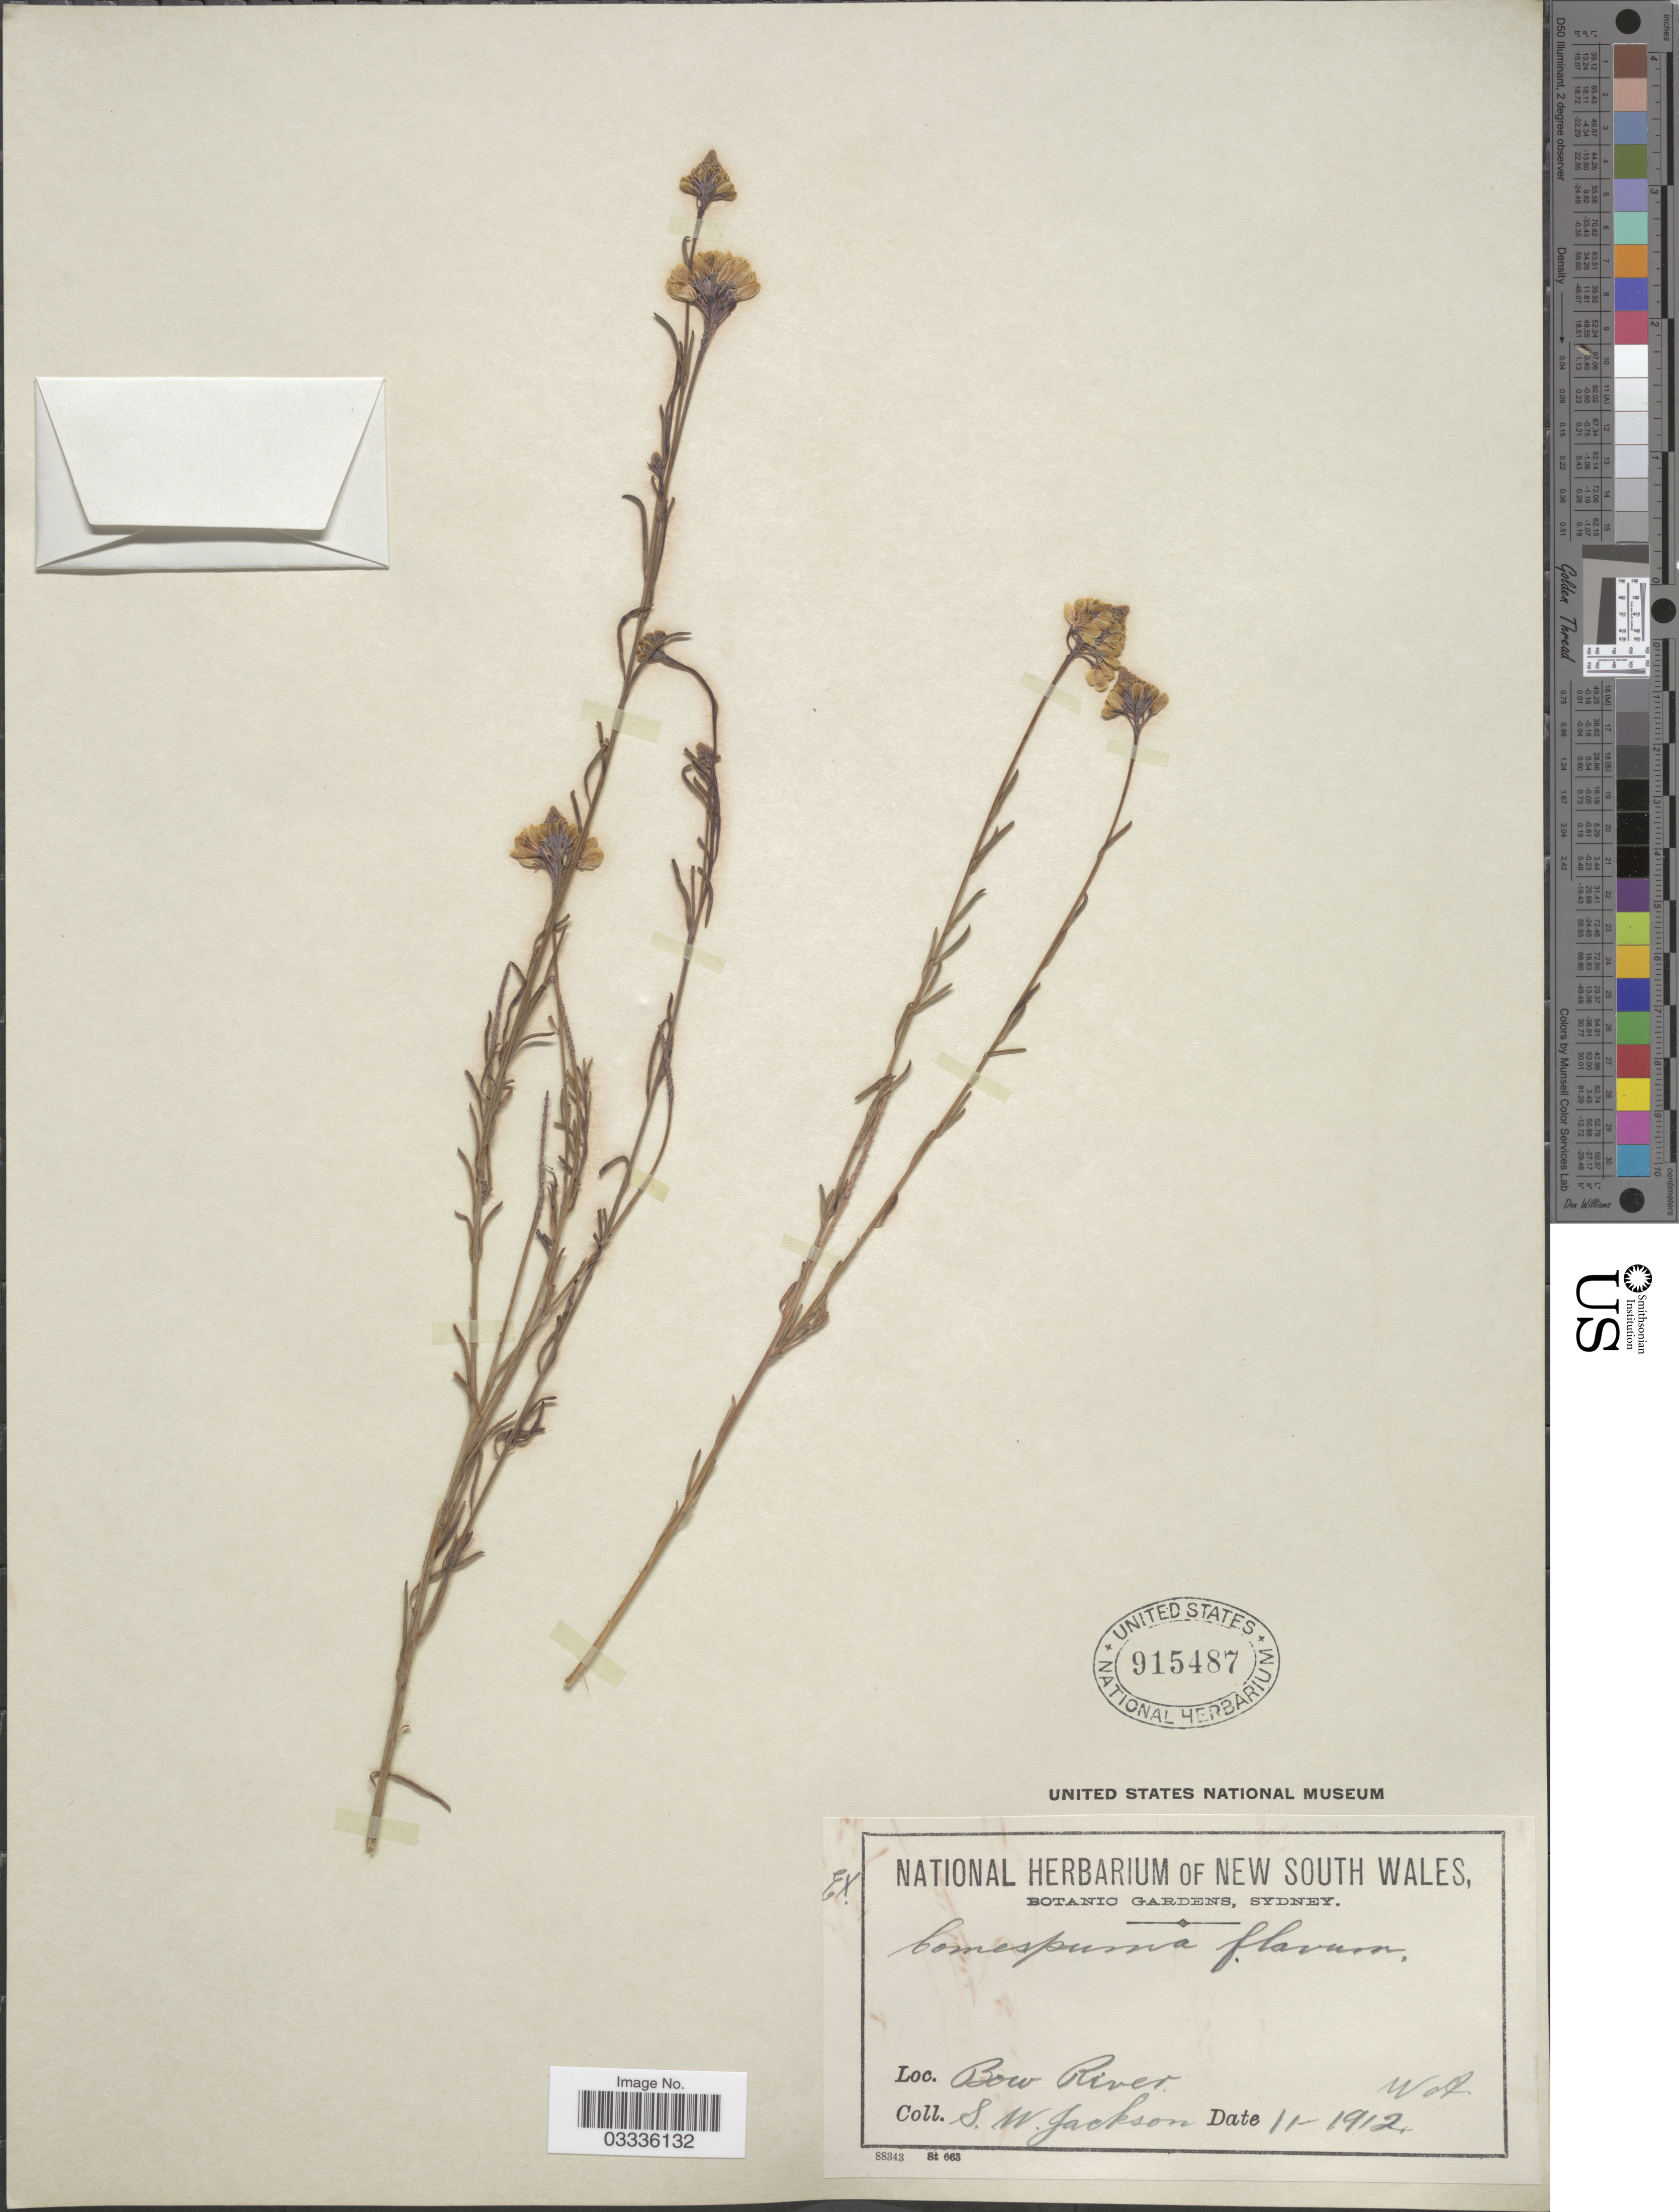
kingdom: Plantae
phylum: Tracheophyta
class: Magnoliopsida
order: Fabales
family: Polygalaceae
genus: Comesperma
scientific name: Comesperma flavum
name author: DC.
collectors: Jackson, S. W.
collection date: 1912-11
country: Australia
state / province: Western Australia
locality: Bow River, W. A.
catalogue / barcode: US 915487